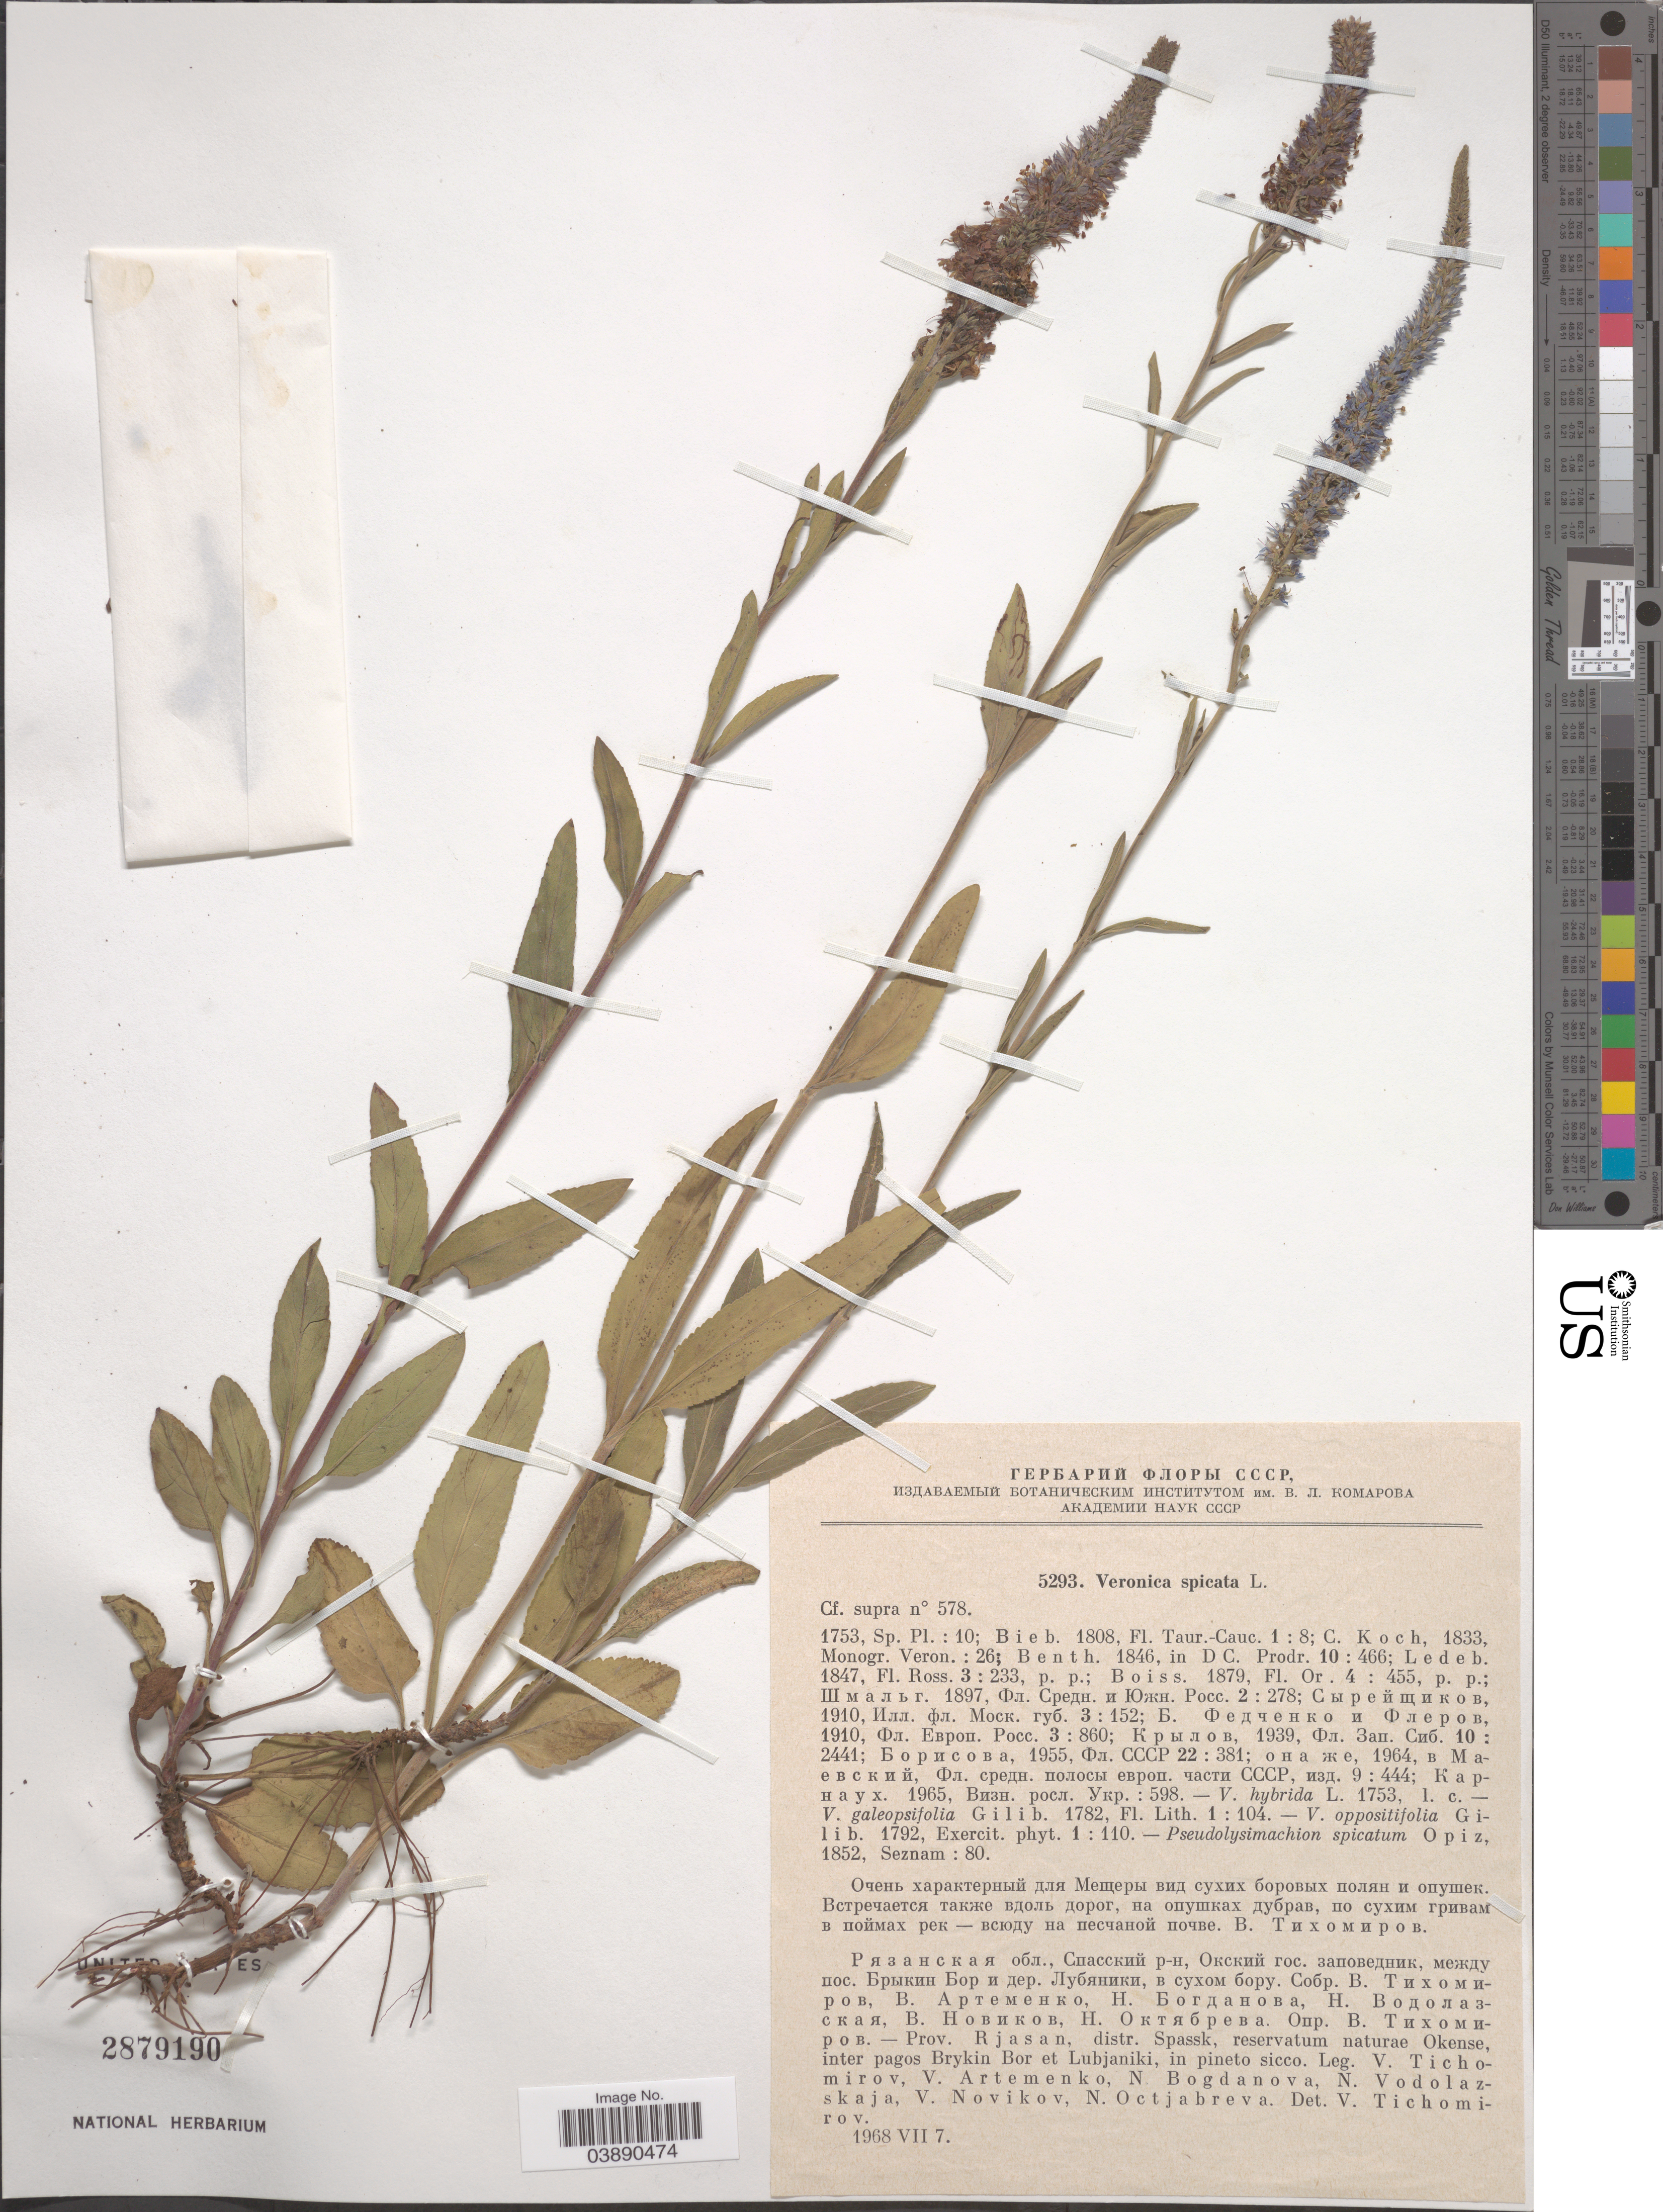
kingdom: Plantae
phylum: Tracheophyta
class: Magnoliopsida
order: Lamiales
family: Plantaginaceae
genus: Veronica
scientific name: Veronica spicata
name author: L.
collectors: V. Tichomirov, V. Artemenko, N. Bogdanova, N. Vodolazskaja & et al.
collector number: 5293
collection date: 1968-07-07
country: Russian Federation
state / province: Ryazan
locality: Prov. Rjasan, distr. Spassk, reservatum naturae Okense, inter pagos Brykin Bor et Lubjaniki, in pineto sicco.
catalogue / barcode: US 2879190